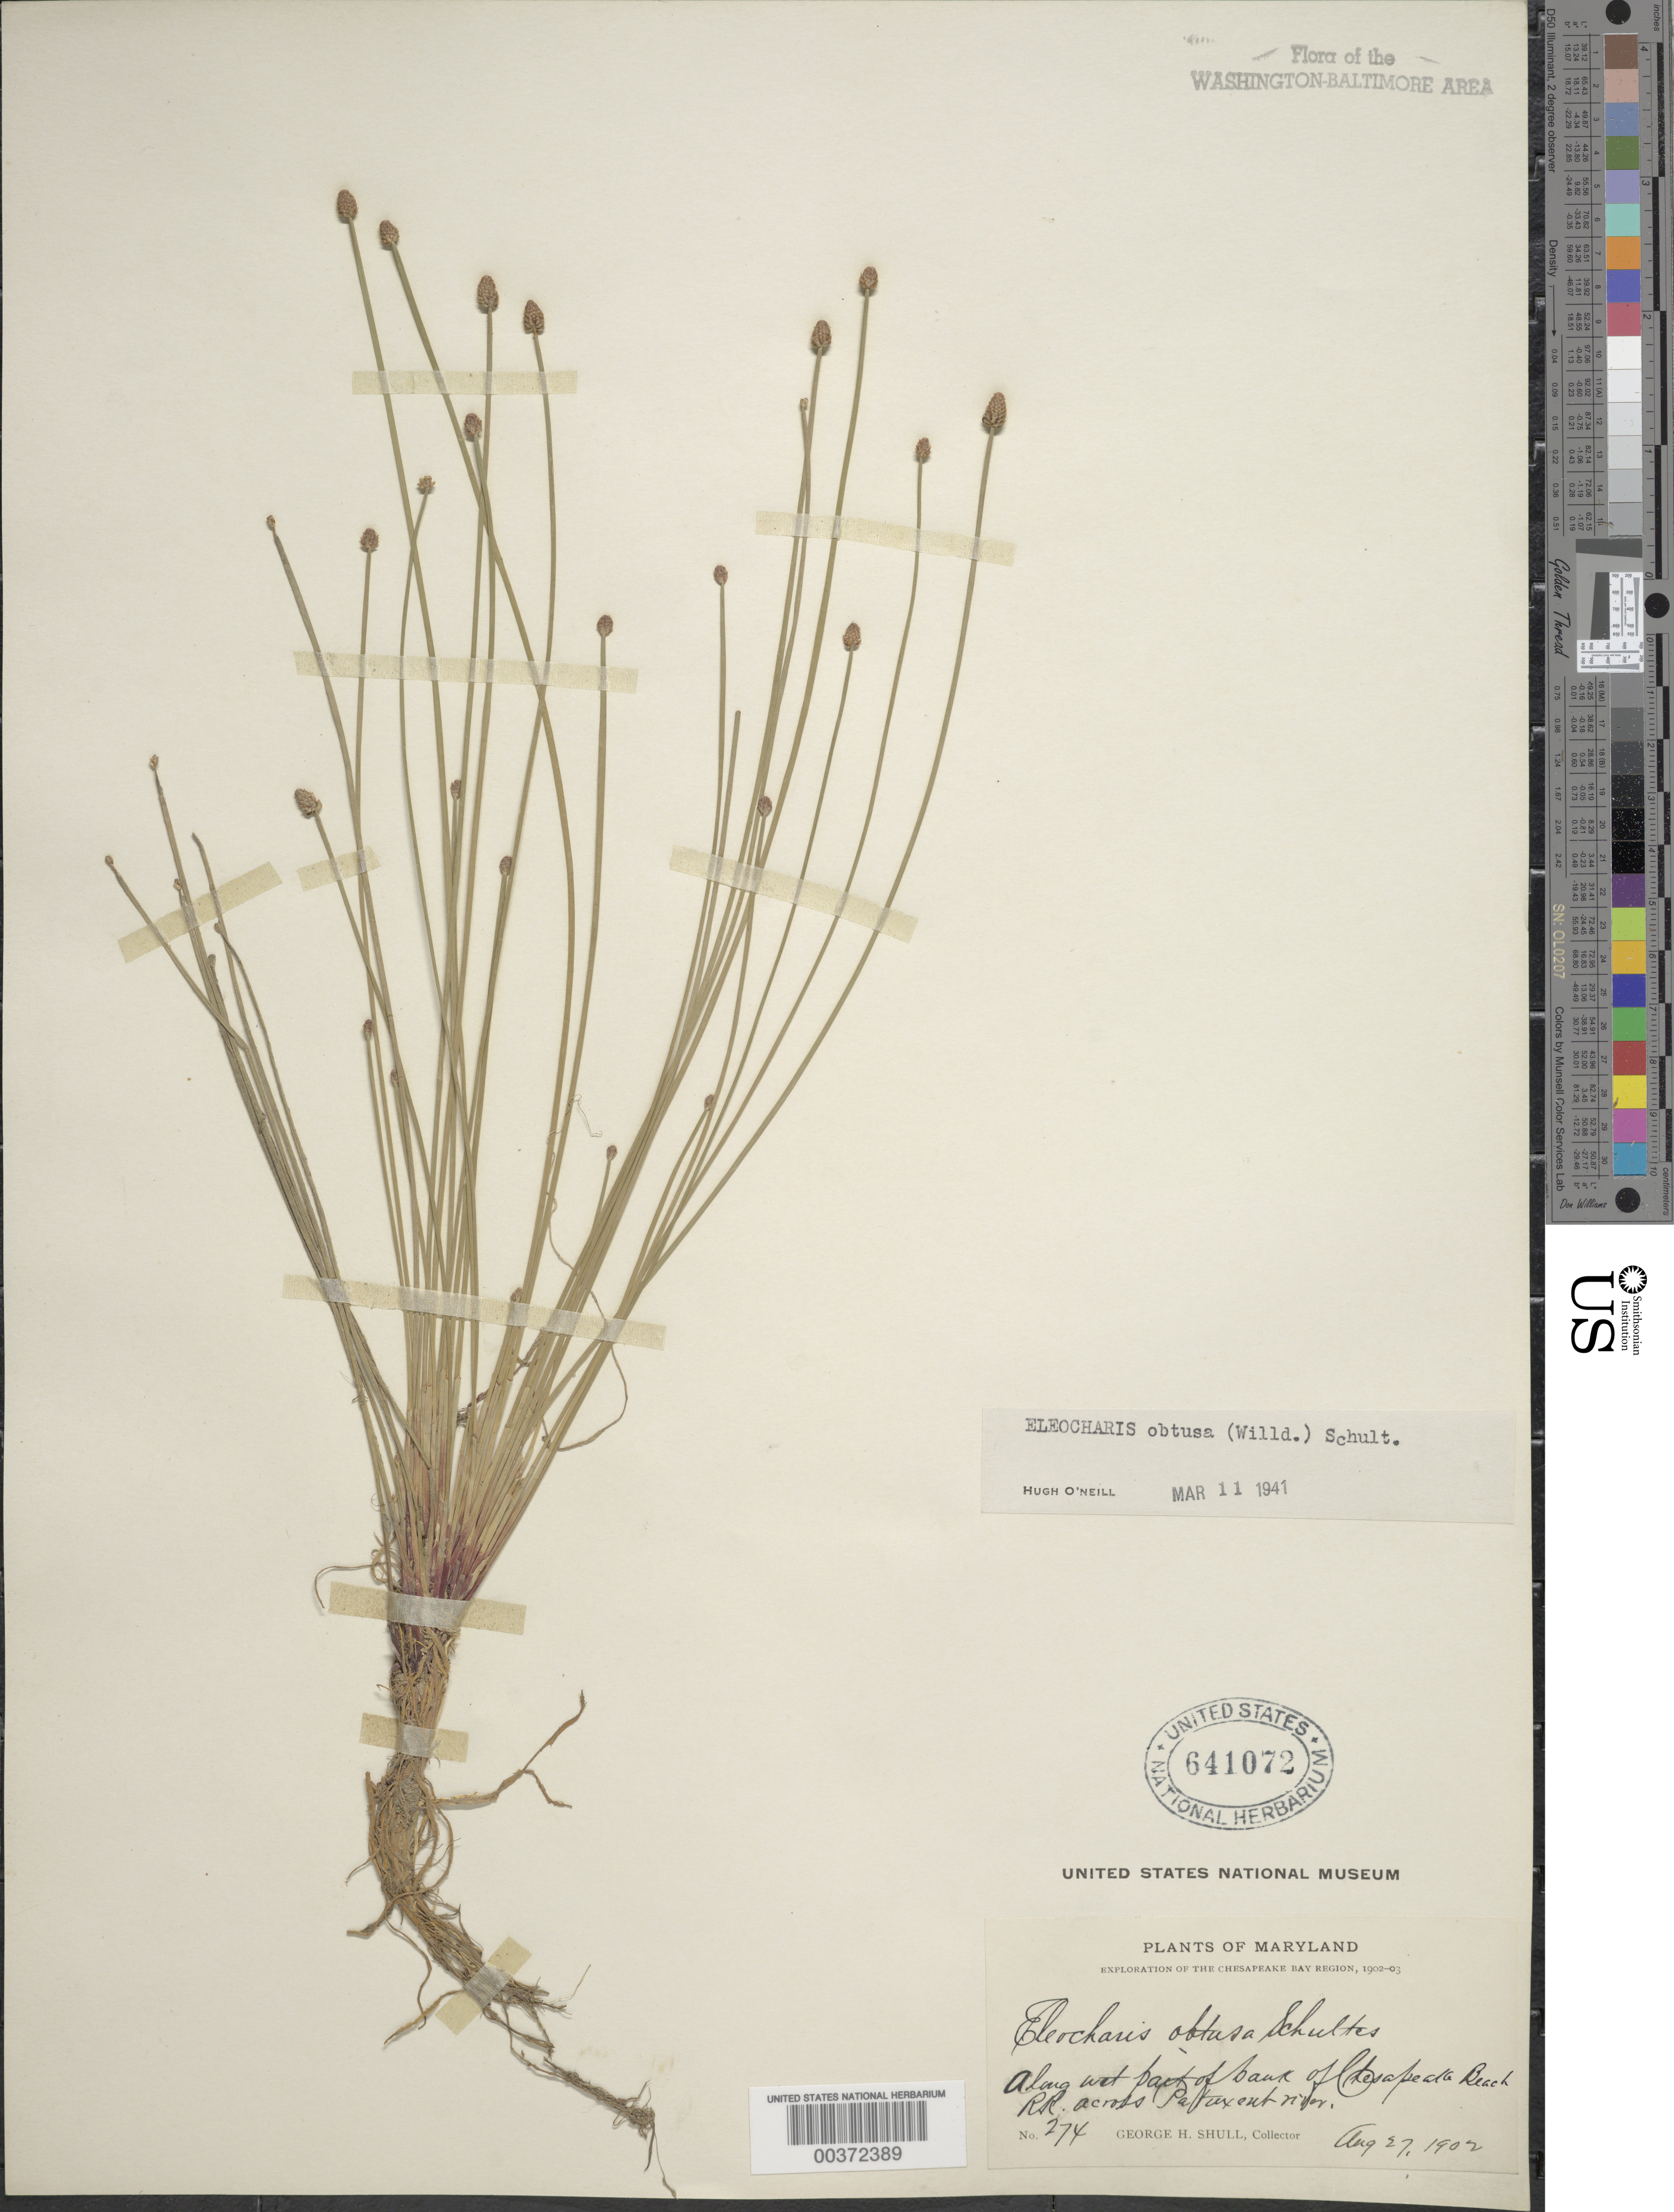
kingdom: Plantae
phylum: Tracheophyta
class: Liliopsida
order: Poales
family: Cyperaceae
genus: Eleocharis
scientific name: Eleocharis obtusa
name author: (Willd.) Schult.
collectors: G. H. Shull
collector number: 274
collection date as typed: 27 Aug 1902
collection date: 1902-08-27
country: United States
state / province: Maryland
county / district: Calvert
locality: Chesapeake Beach Railroad across the Patuxent River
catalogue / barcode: US 641072